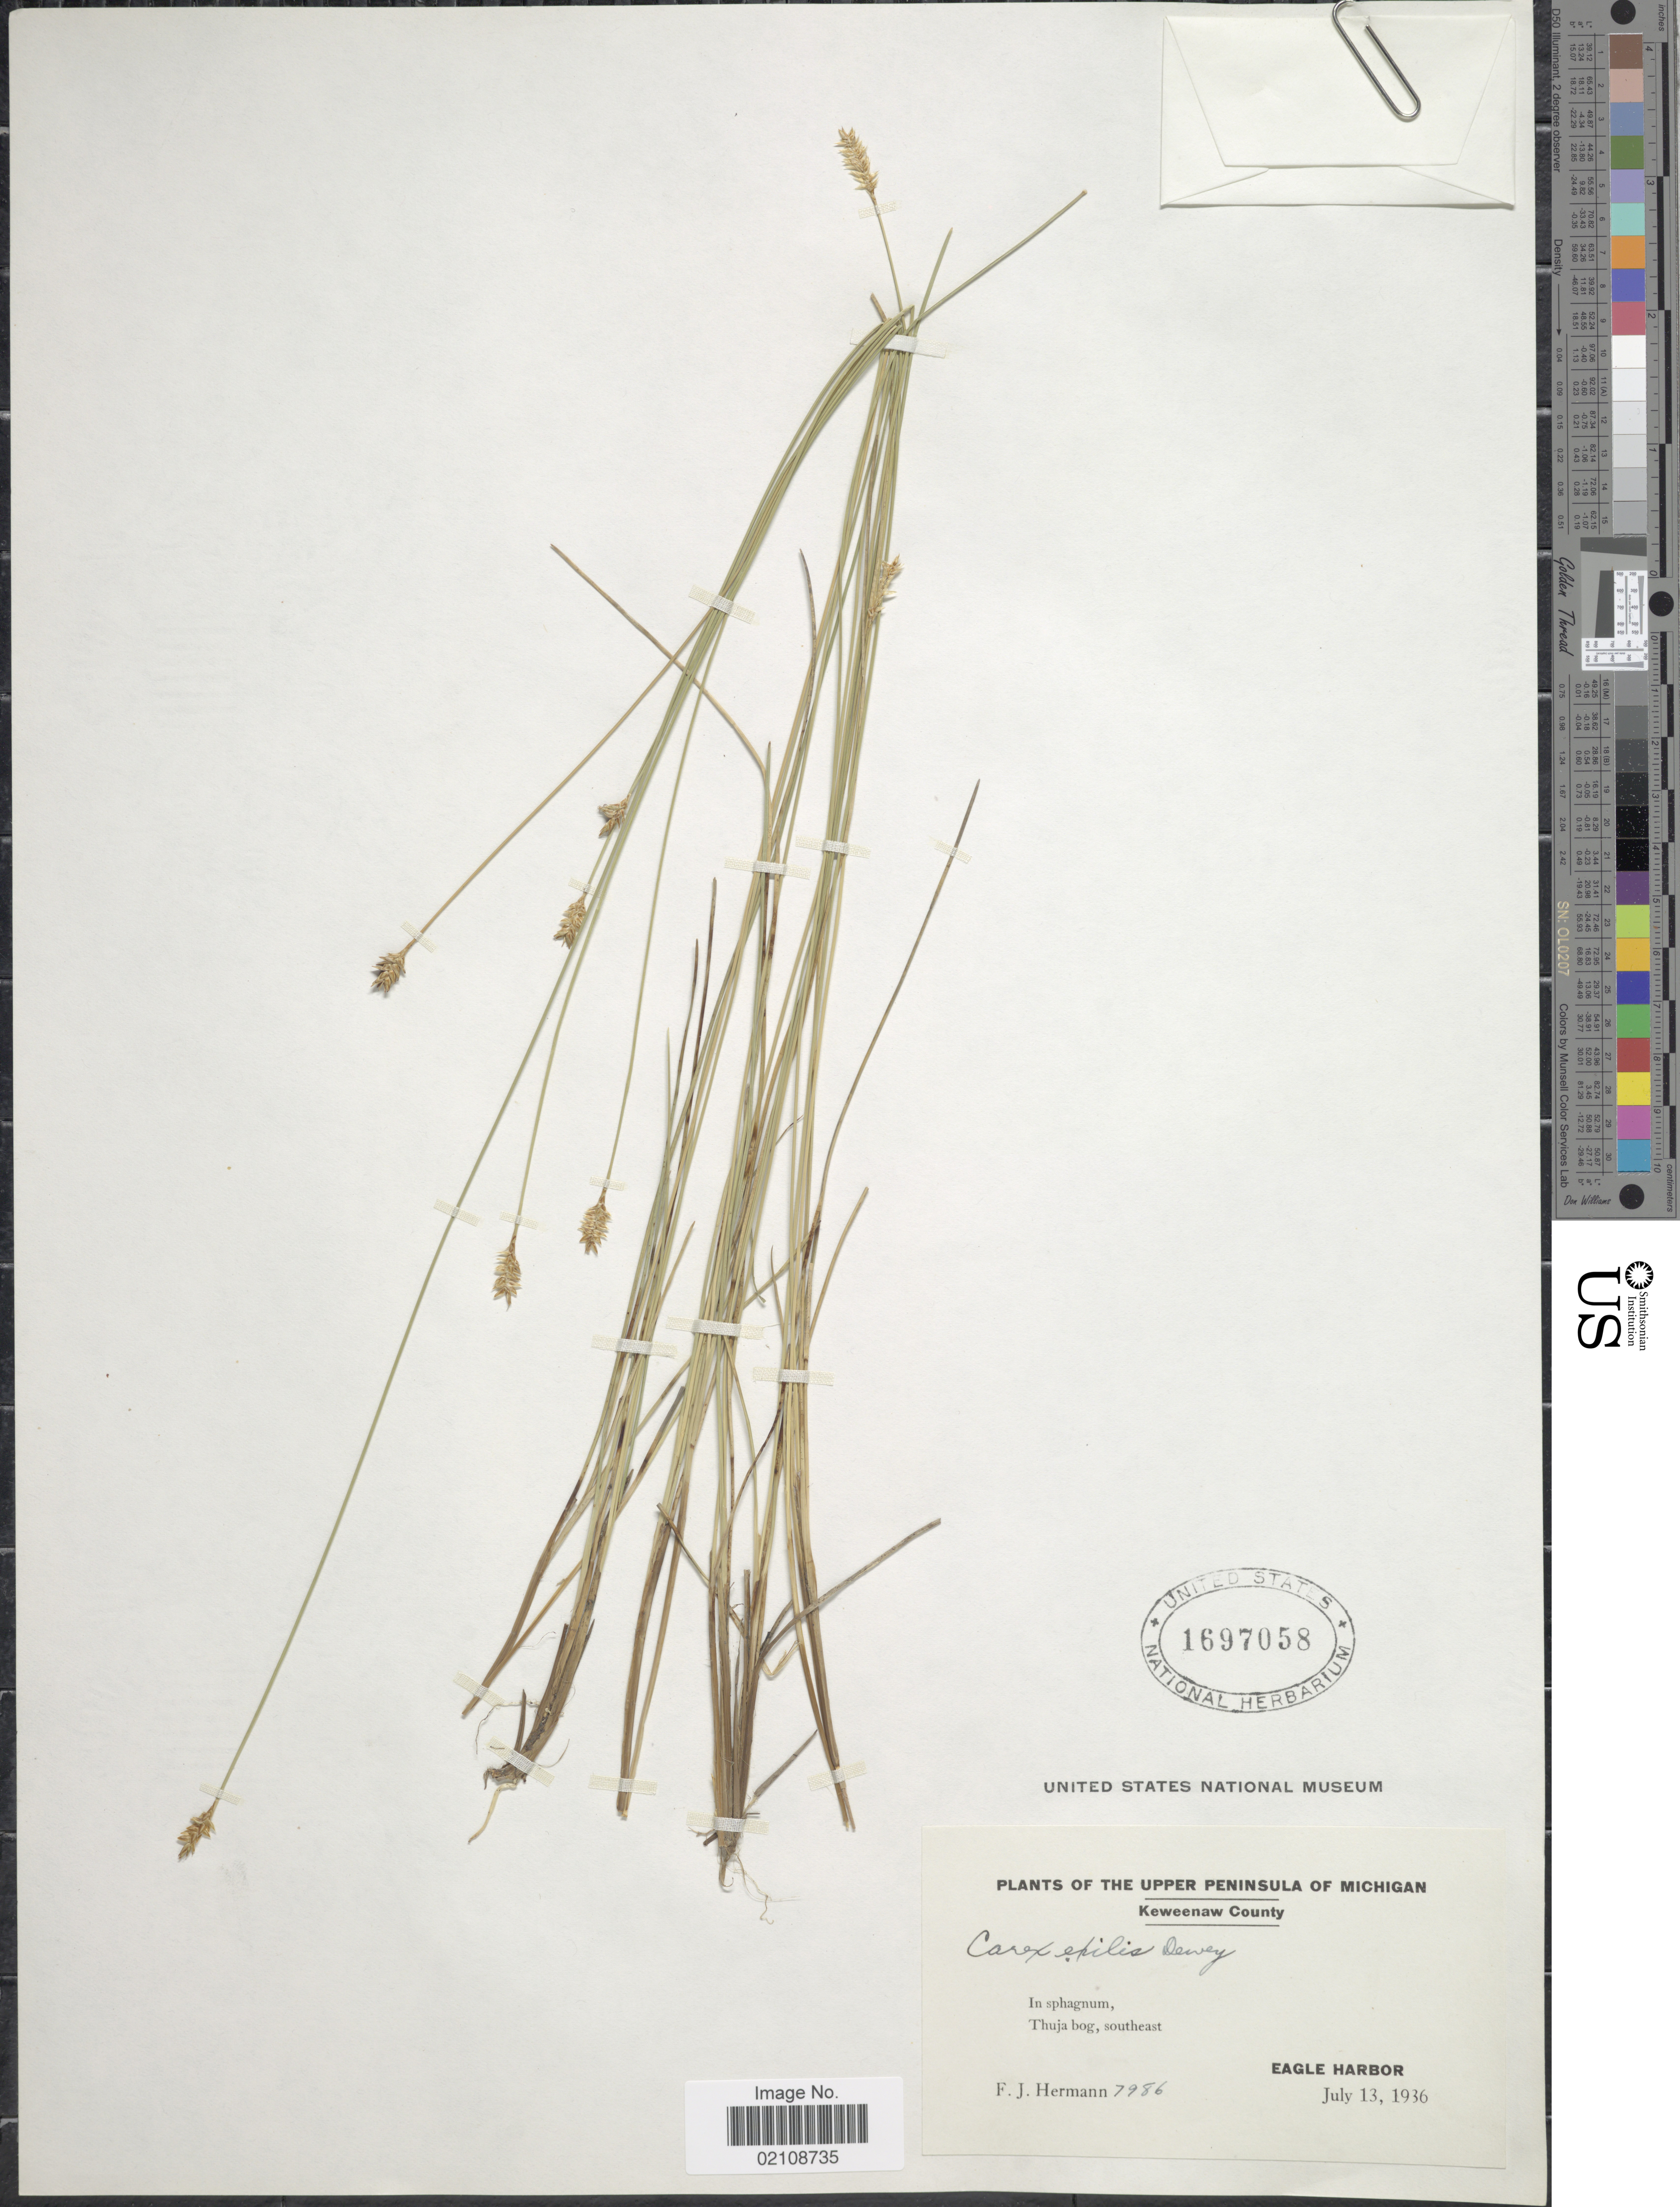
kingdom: Plantae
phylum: Tracheophyta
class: Liliopsida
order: Poales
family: Cyperaceae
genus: Carex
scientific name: Carex exilis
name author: Dewey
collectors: F. J. Hermann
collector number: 7986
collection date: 1936-07-13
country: United States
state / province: Michigan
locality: Upper Peninsula of Michigan, Keweenaw County, in sphagnum, Thuja bog, southeast, Eagle Harbor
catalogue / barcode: US 1697058